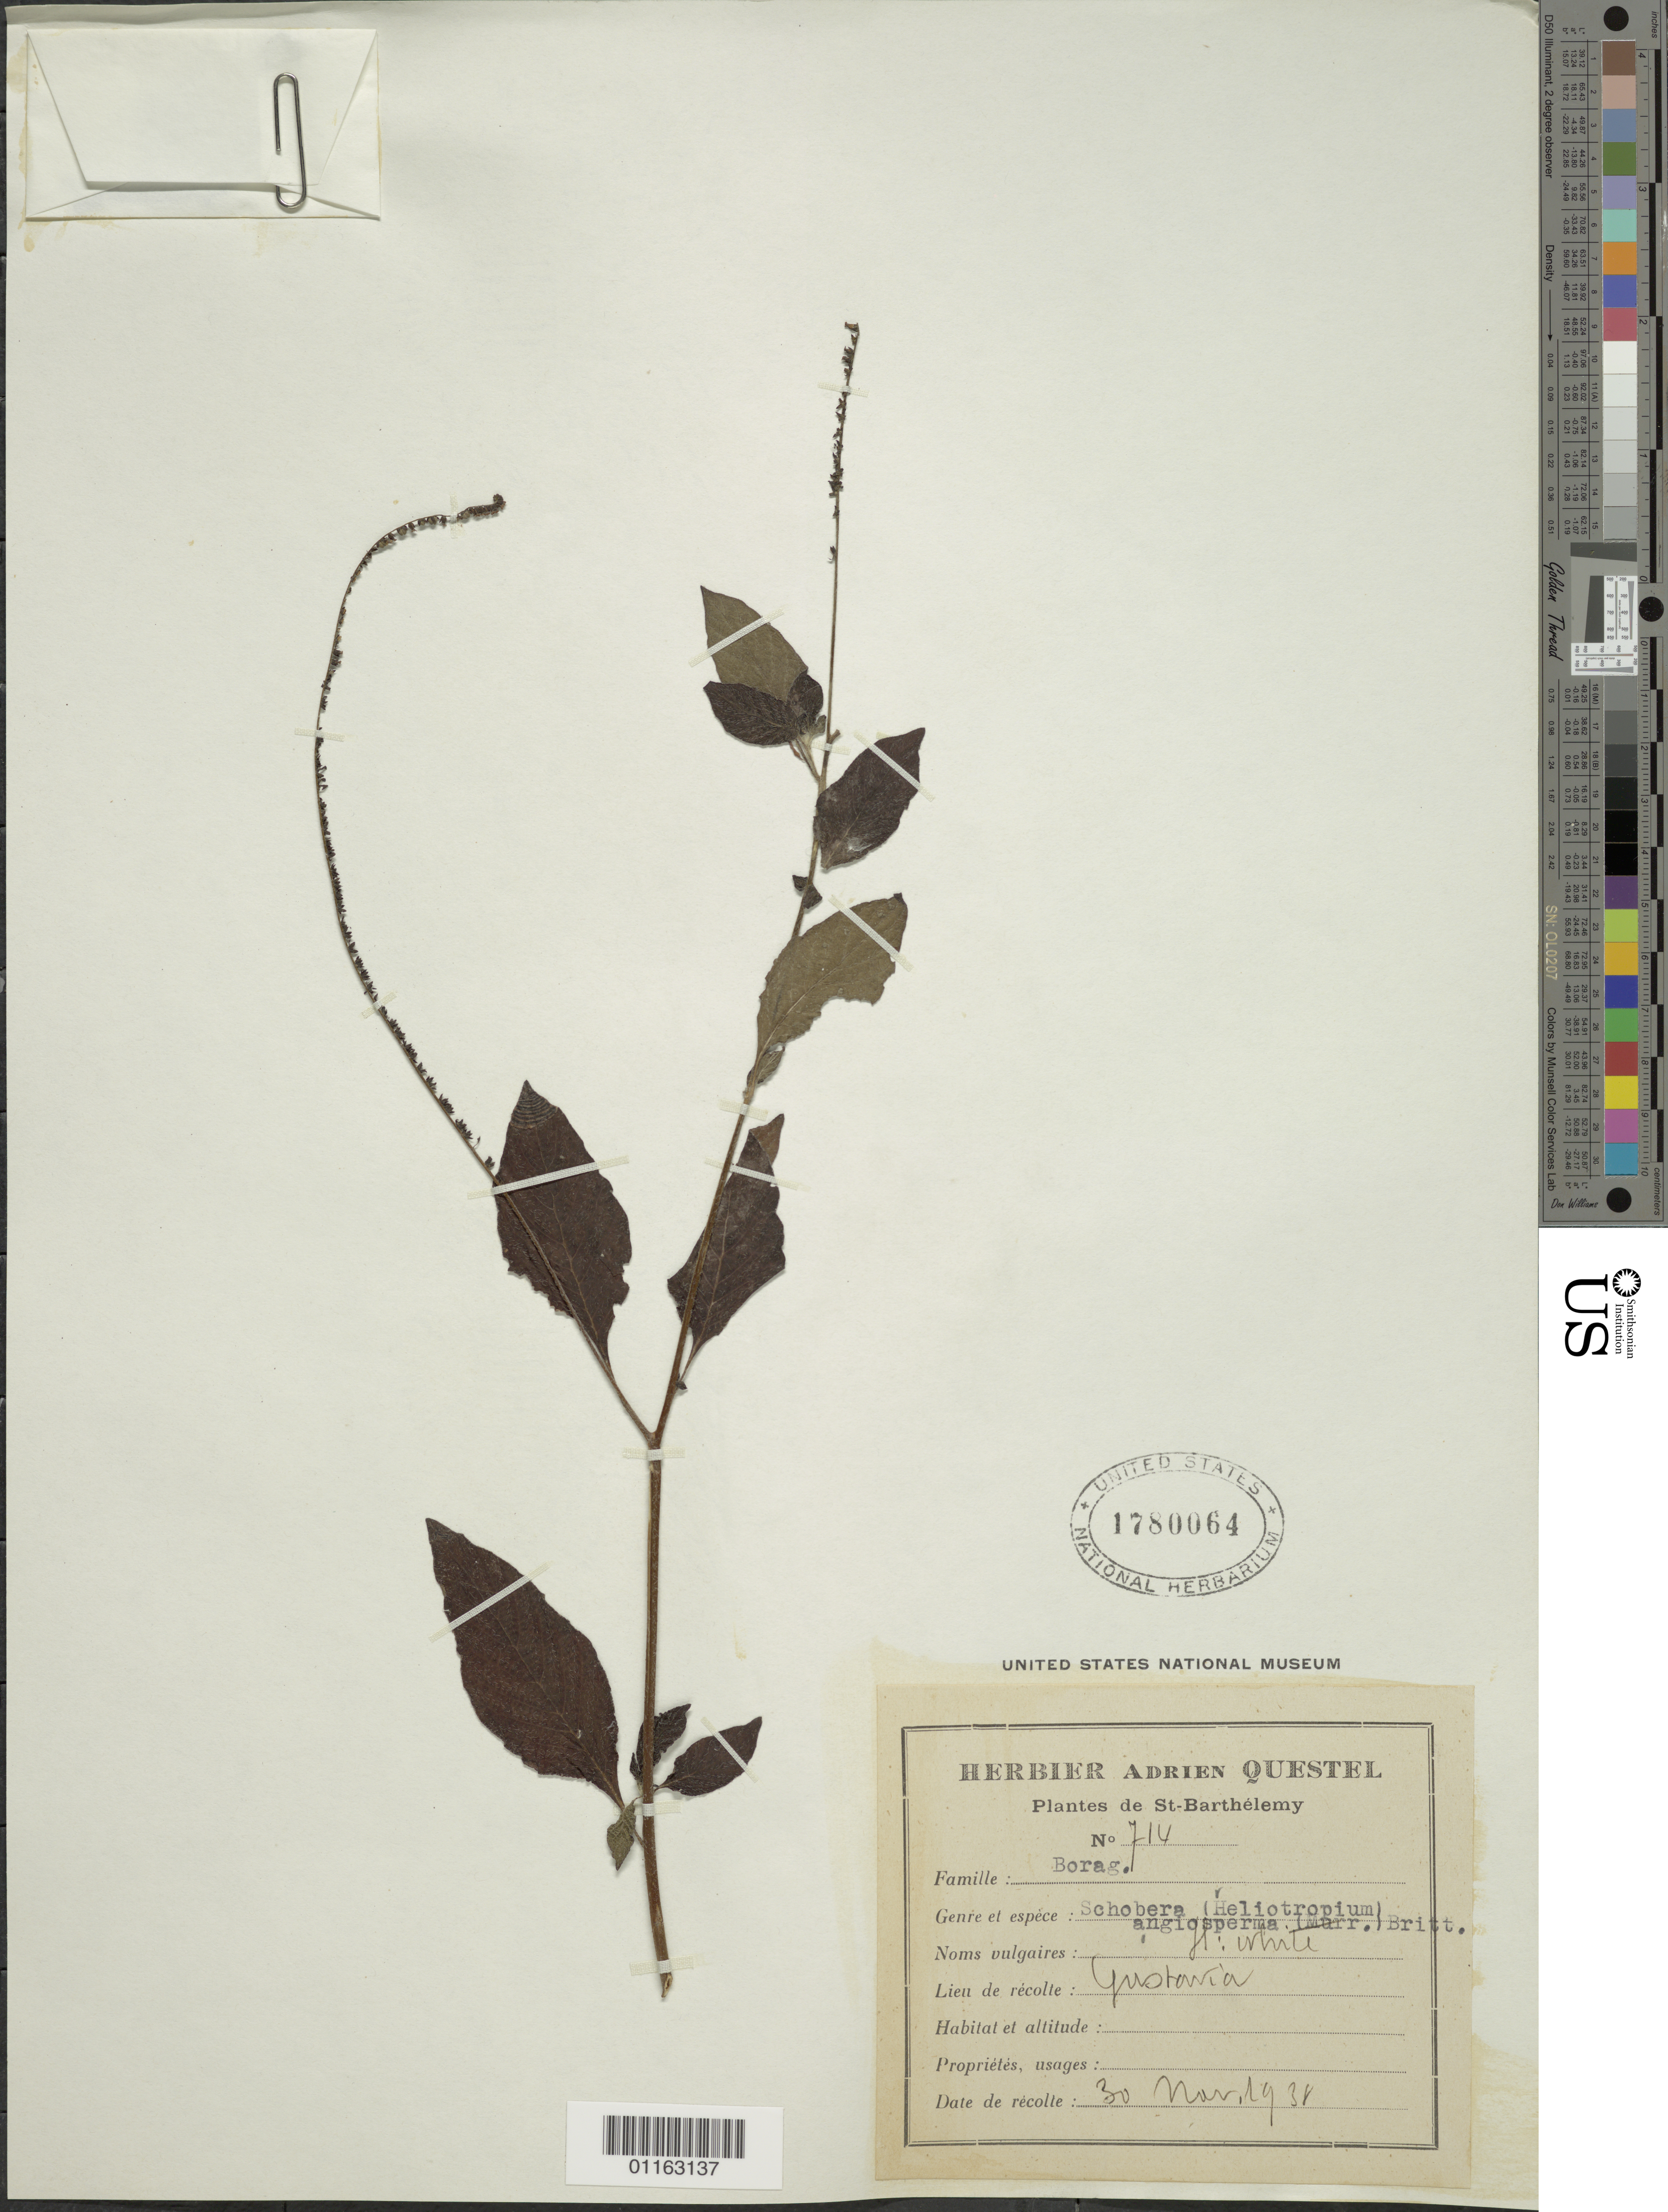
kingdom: Plantae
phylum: Tracheophyta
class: Magnoliopsida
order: Boraginales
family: Heliotropiaceae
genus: Schobera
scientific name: Schobera angiosperma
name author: (Murr.) Britton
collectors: A. Questel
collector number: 714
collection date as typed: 30 Mar 1938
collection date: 1938-03-30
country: Guadeloupe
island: St. Barthélemy I.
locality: Gustavia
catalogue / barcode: US 1780064